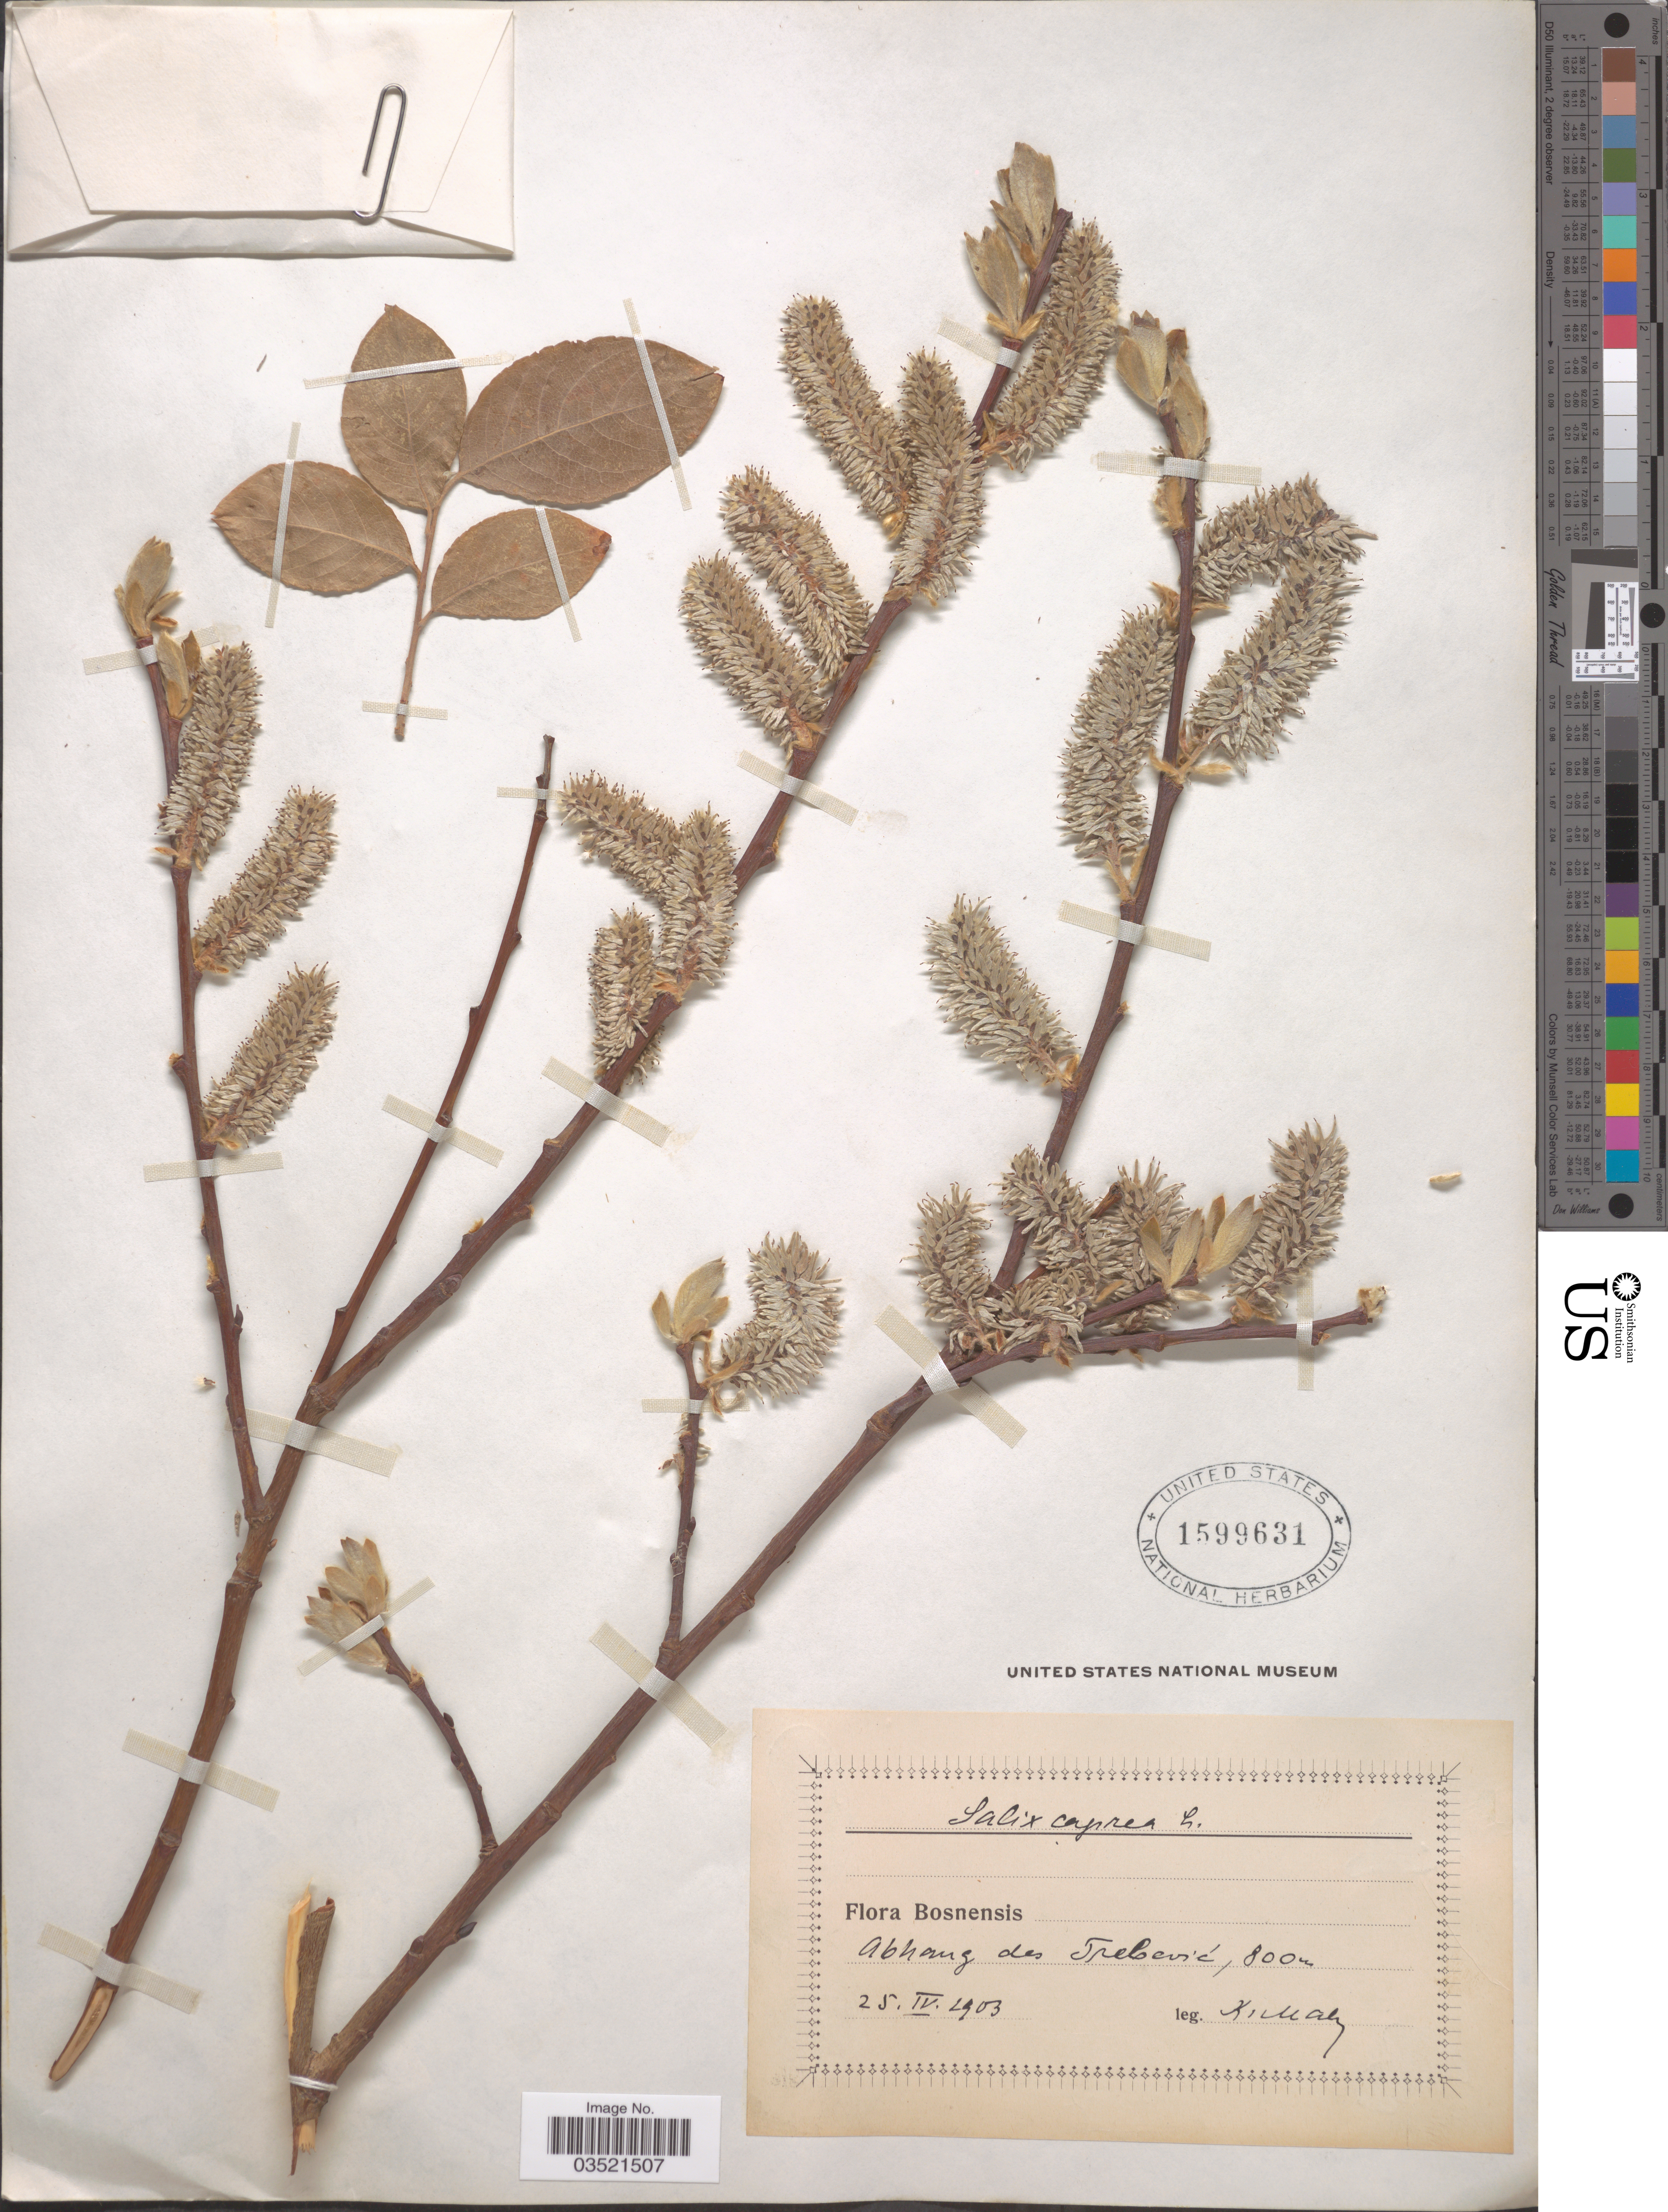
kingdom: Plantae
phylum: Tracheophyta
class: Magnoliopsida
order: Malpighiales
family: Salicaceae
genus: Salix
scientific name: Salix caprea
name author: L.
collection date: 1903-04-25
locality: Bosnensis. Abhang des Trebevié [interpreted].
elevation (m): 800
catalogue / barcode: US 1599631